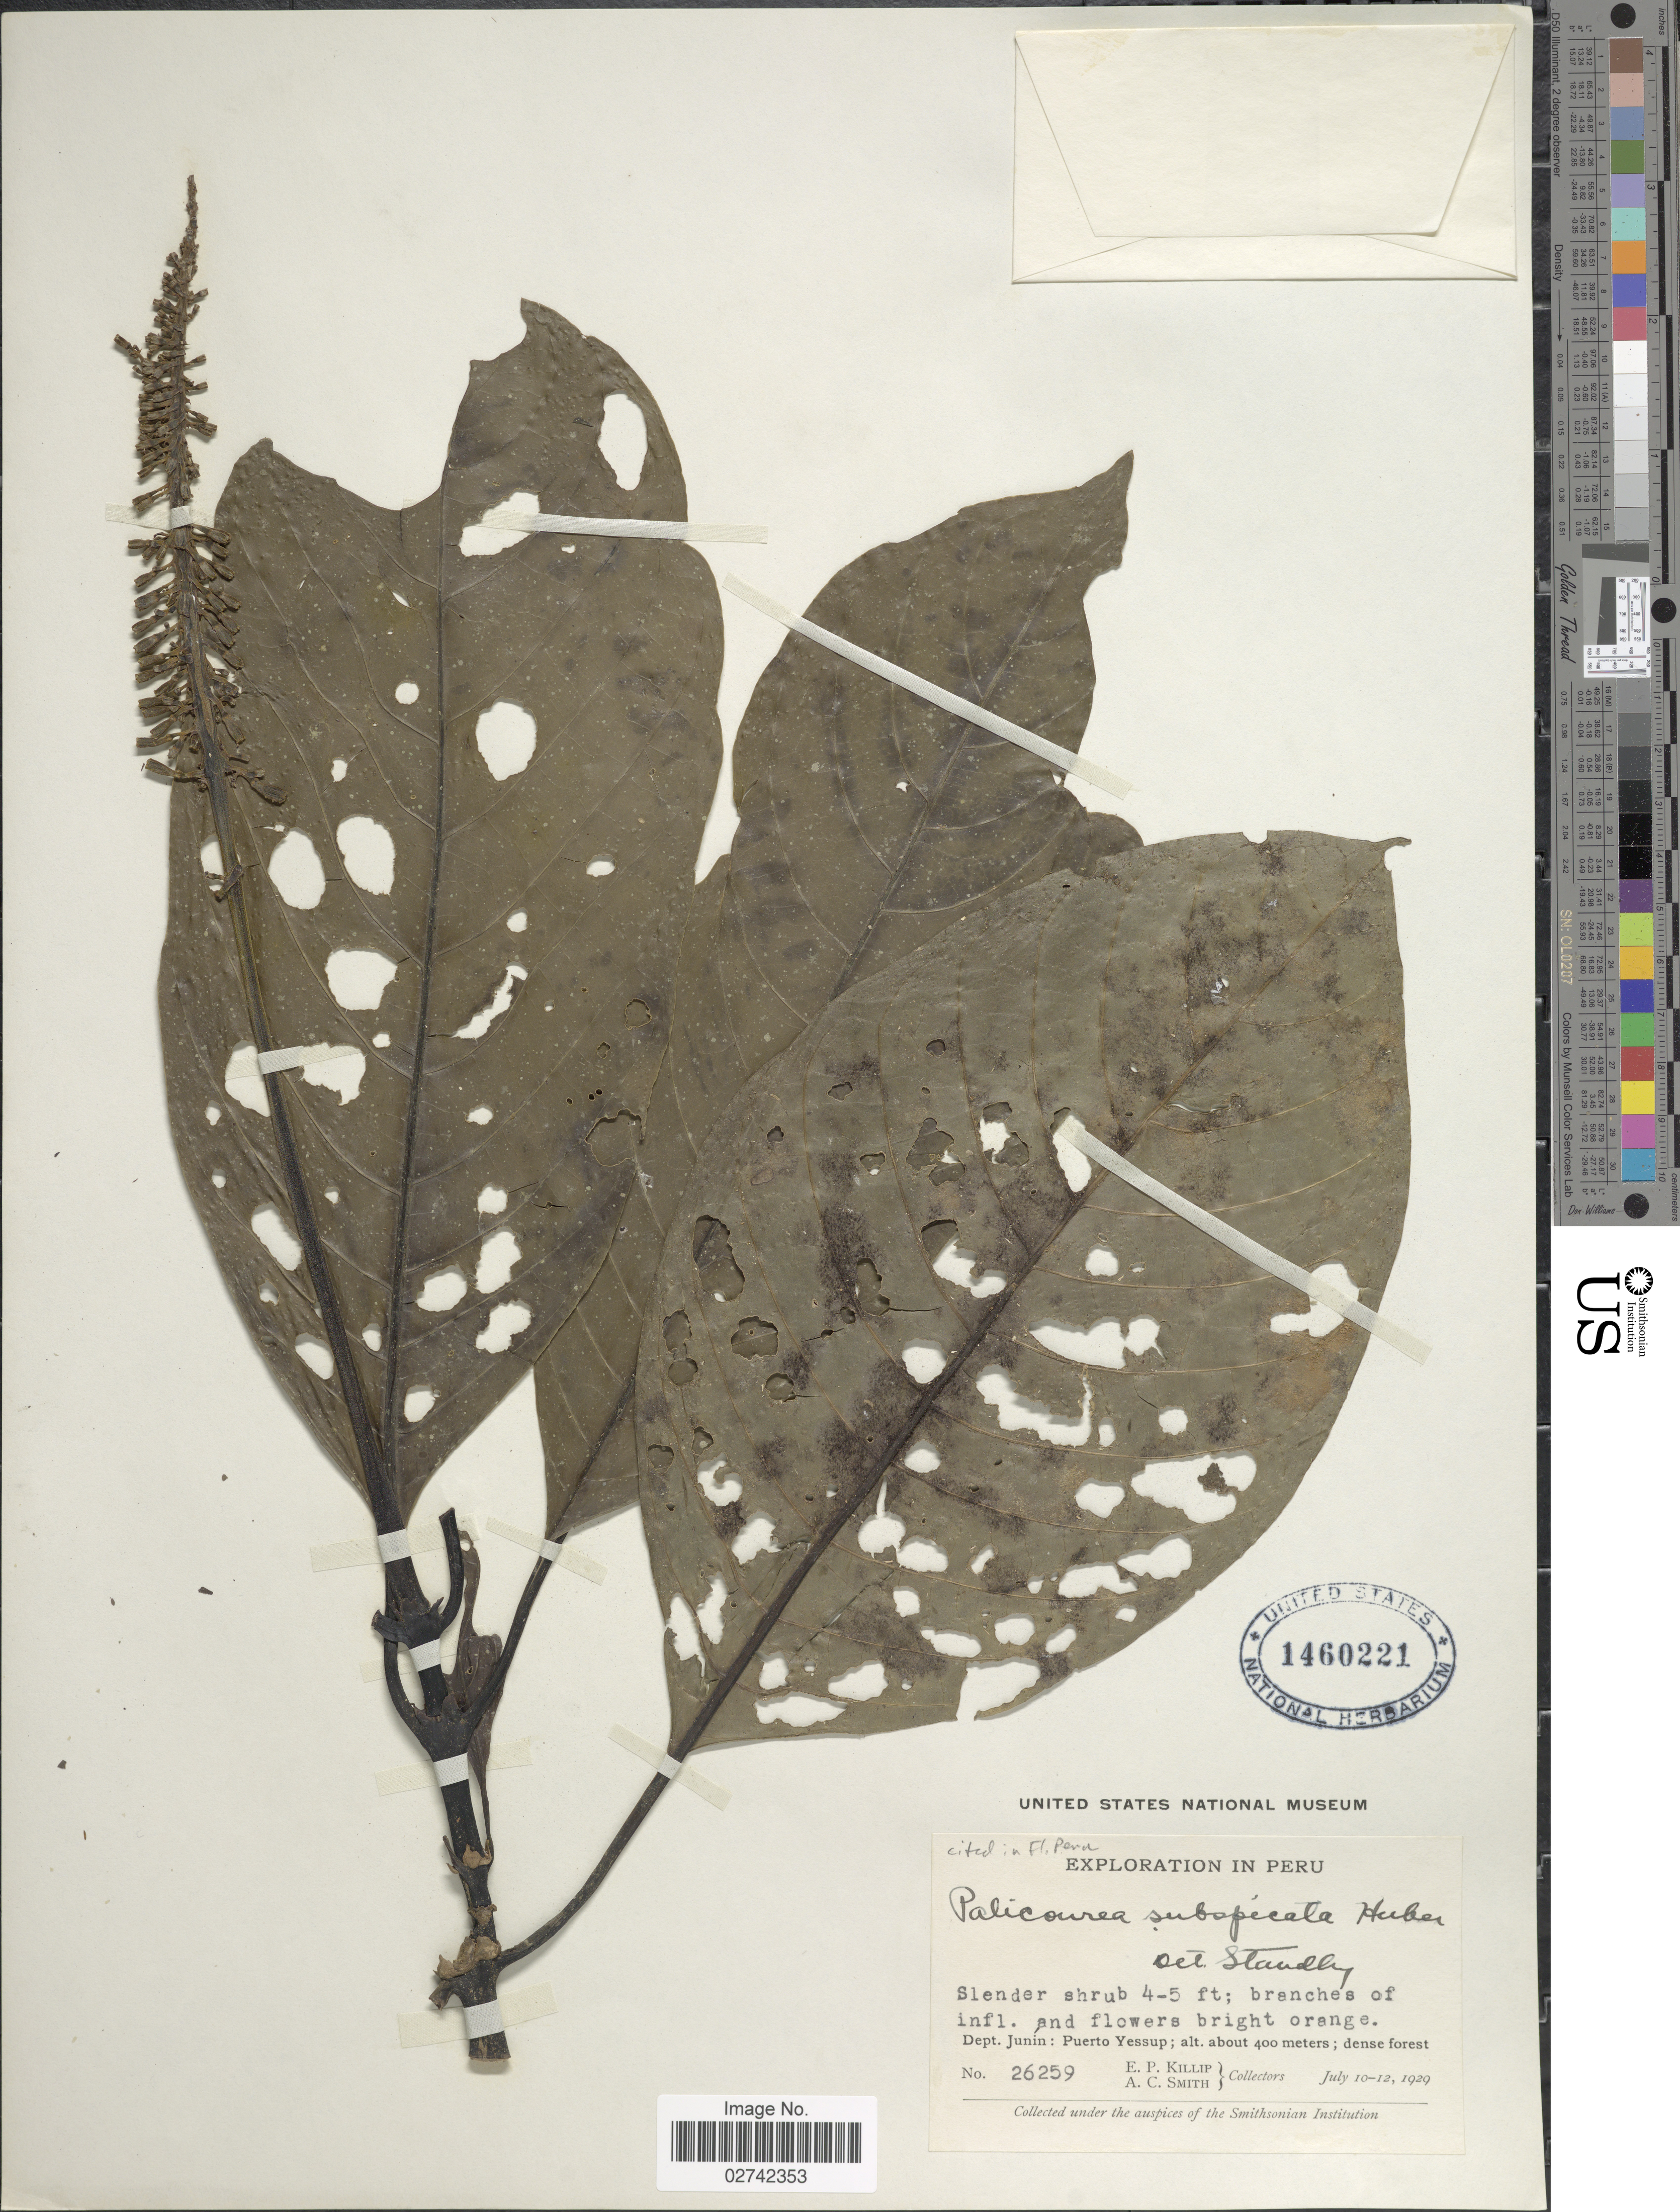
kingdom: Plantae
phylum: Tracheophyta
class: Magnoliopsida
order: Gentianales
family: Rubiaceae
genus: Palicourea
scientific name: Palicourea subspicata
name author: Huber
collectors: E. P. Killip & A. C. Smith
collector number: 26259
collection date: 1929-07-10/1929-07-12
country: Peru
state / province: Junín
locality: Puerto Yessup.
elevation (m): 400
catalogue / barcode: US 1460221